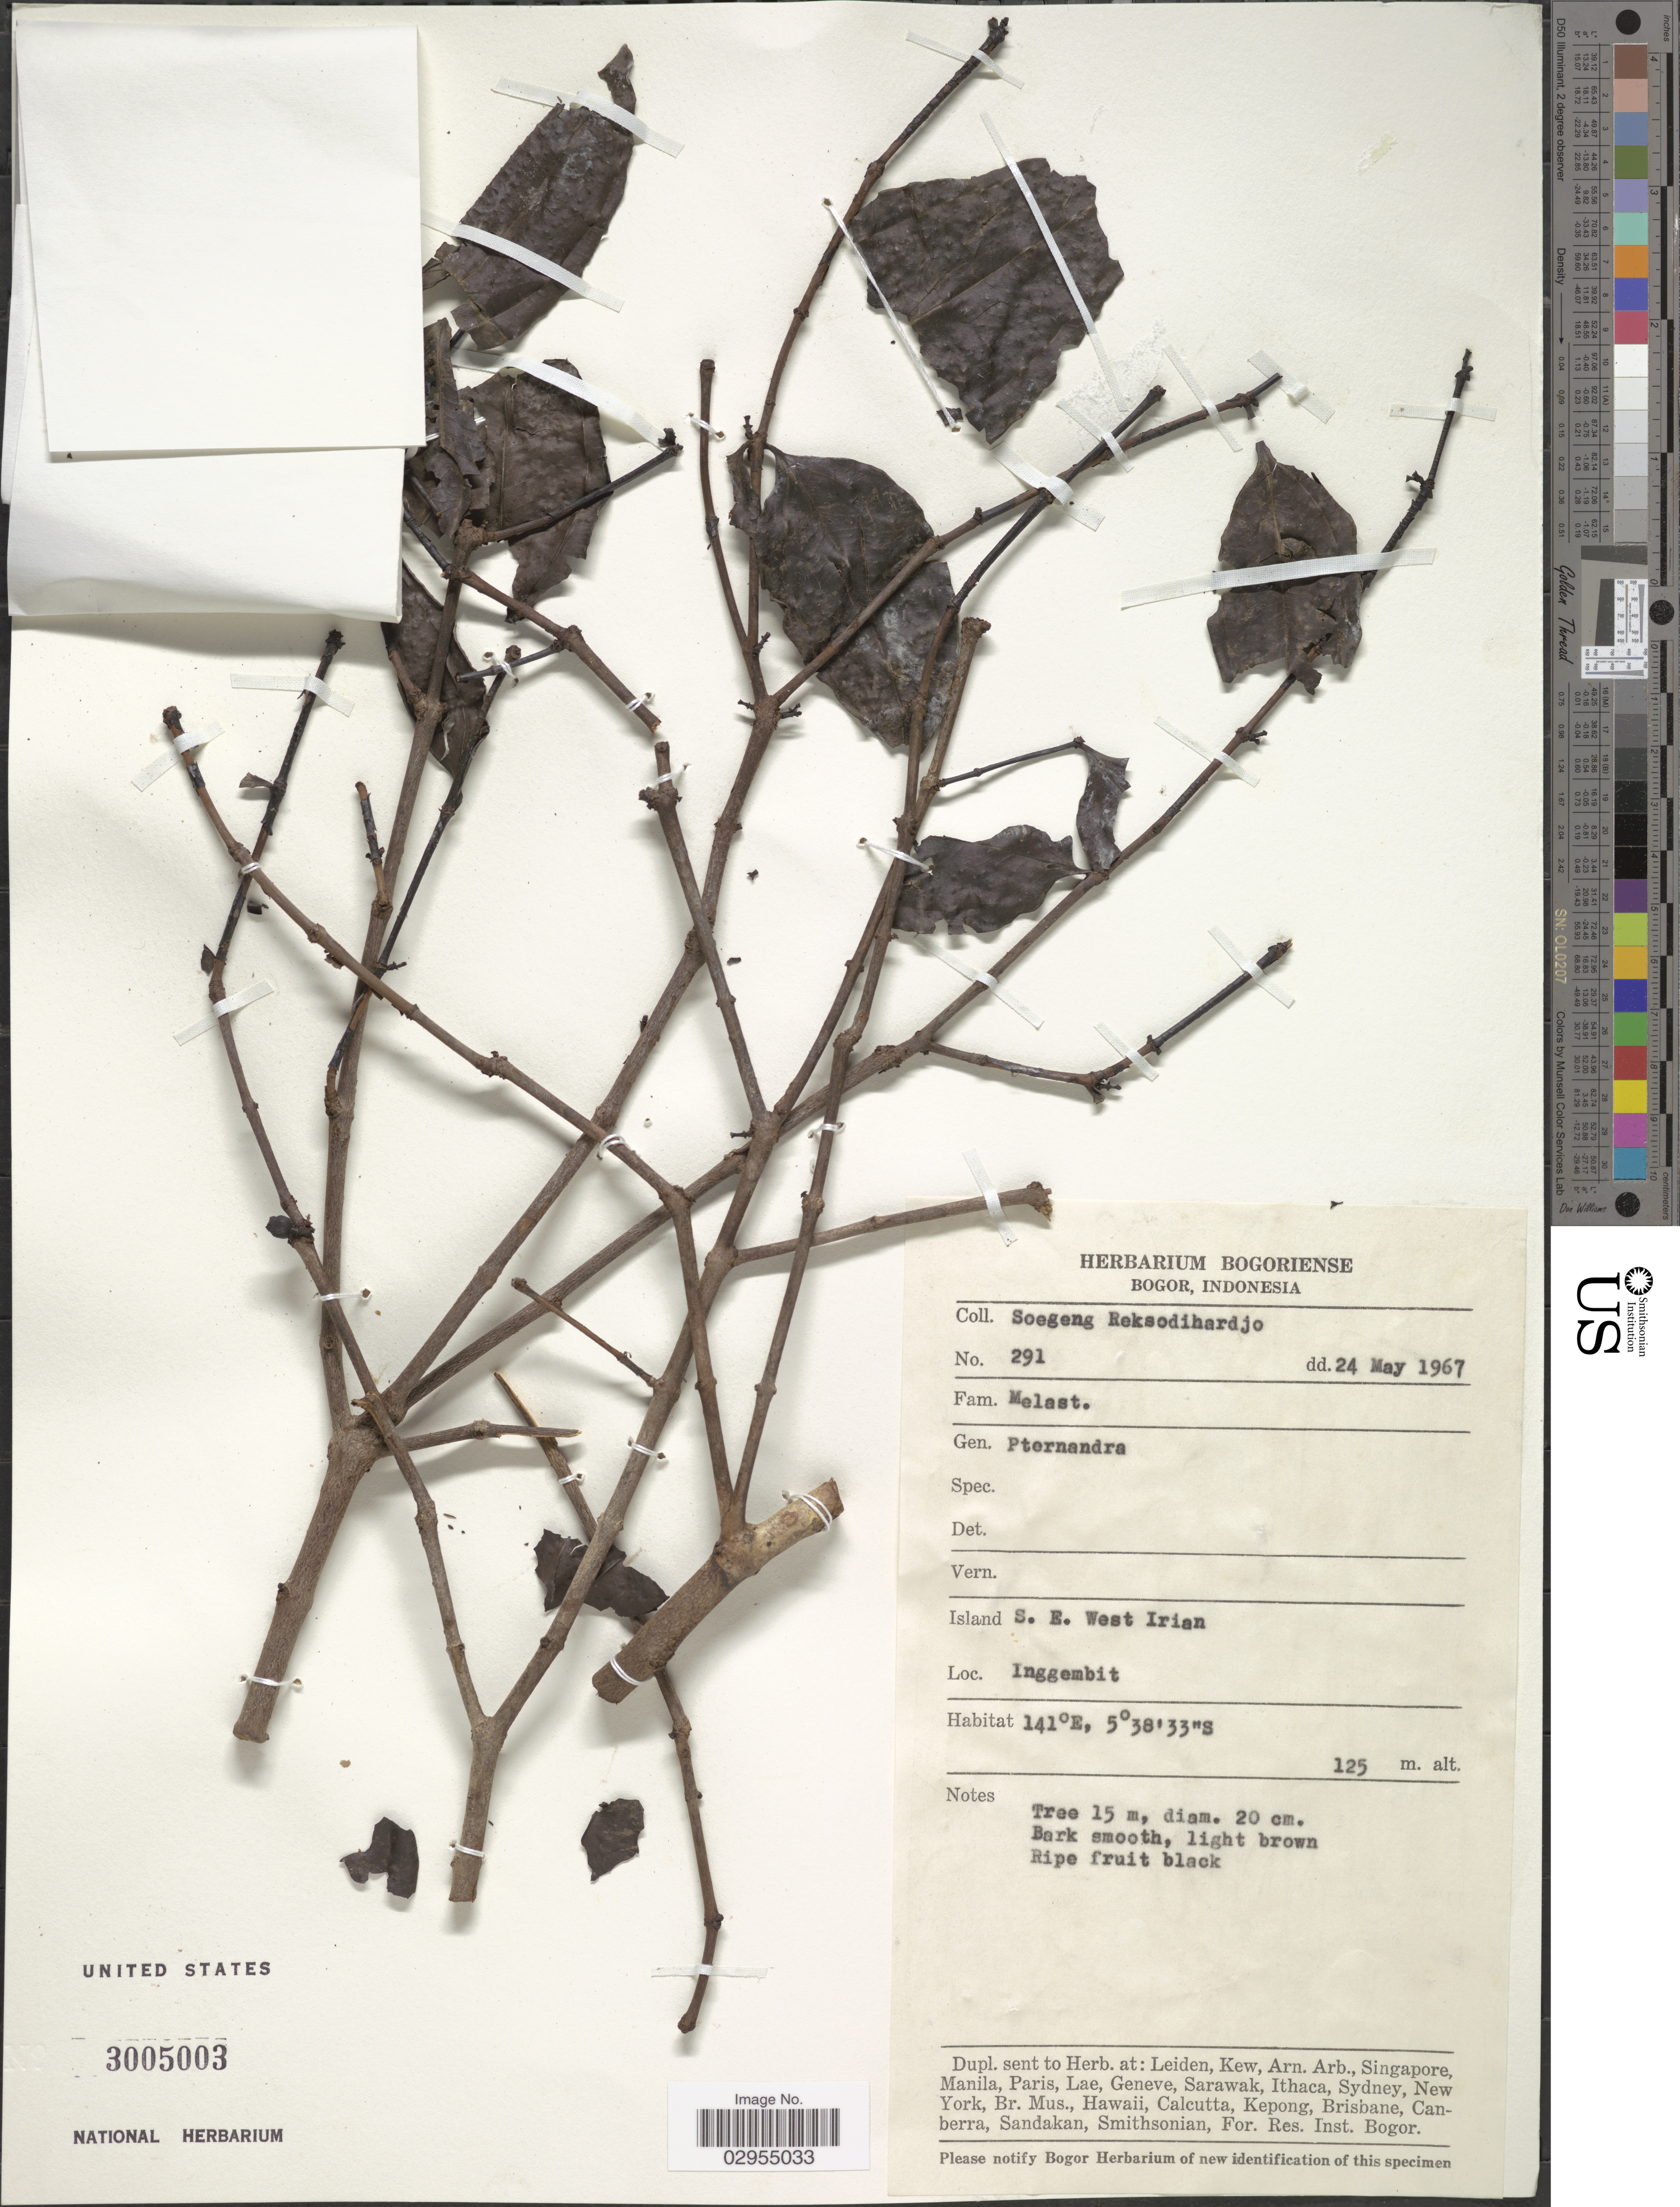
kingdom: Plantae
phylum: Tracheophyta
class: Magnoliopsida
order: Myrtales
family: Melastomataceae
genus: Pternandra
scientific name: Pternandra sp.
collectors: S. Reksodihardjo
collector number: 291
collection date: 1967-05-24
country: Indonesia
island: New Guinea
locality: Island S.E. West Irian, Inggembit.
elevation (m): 125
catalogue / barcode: US 3005003